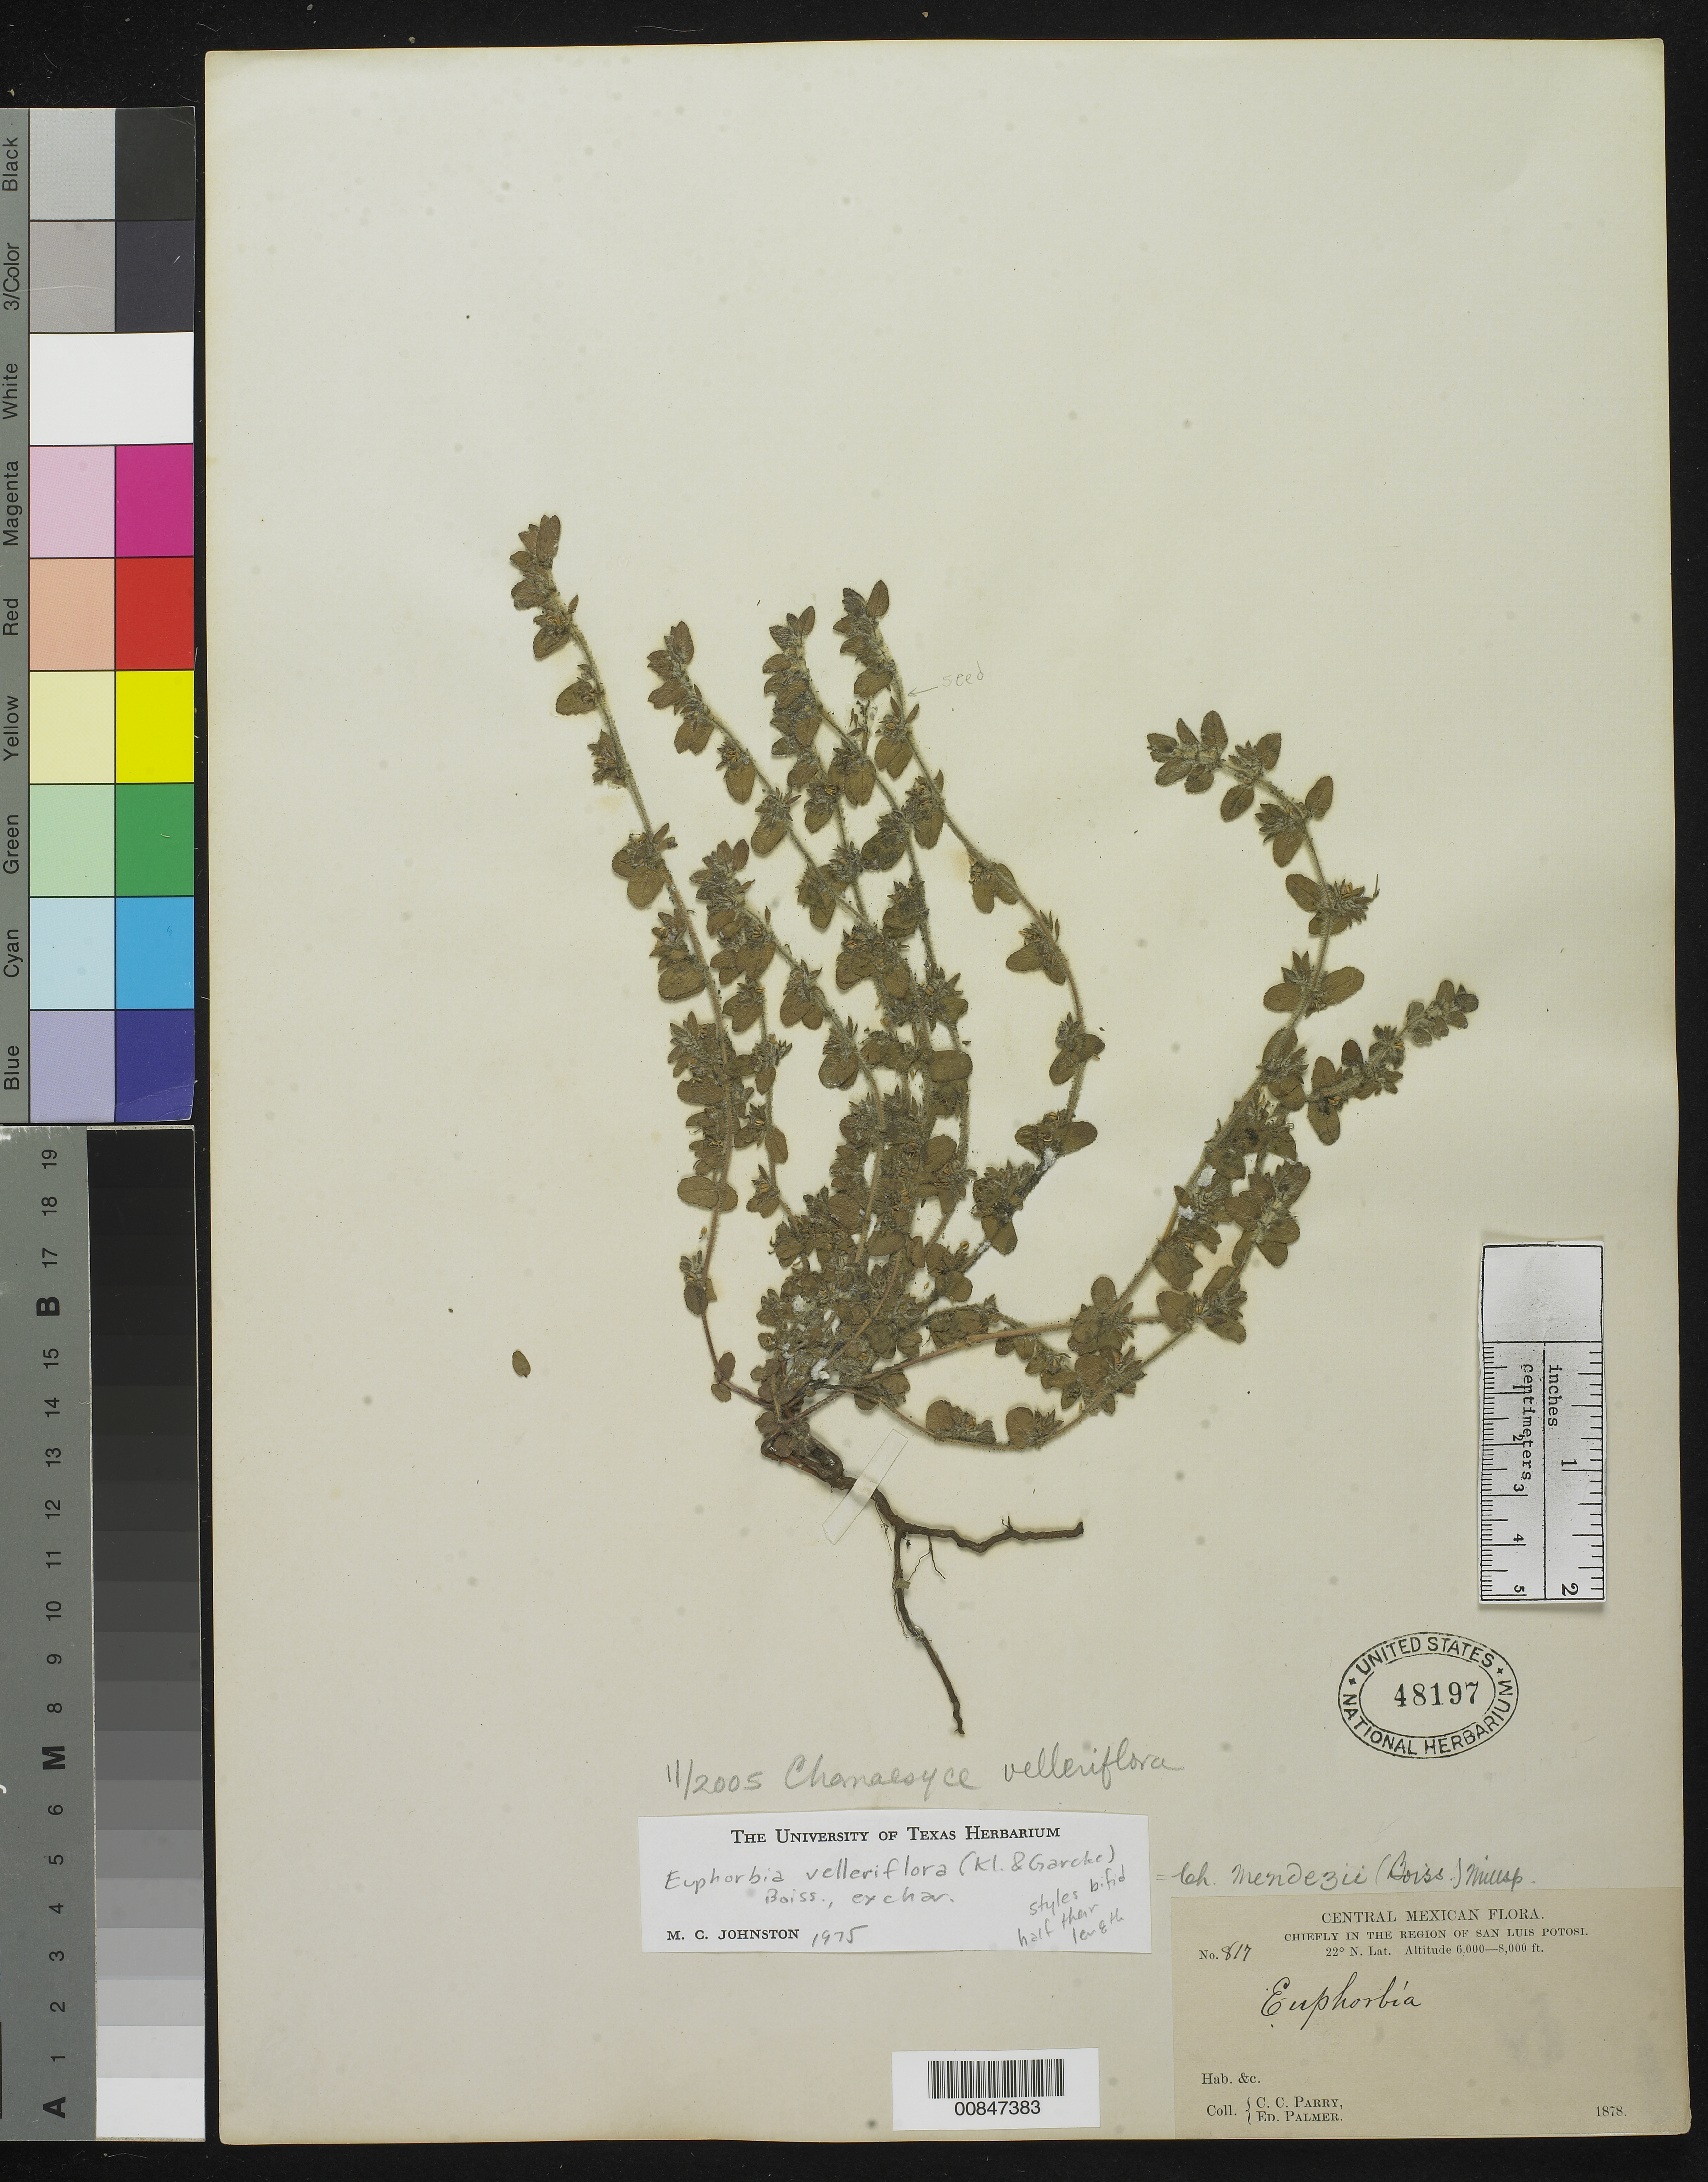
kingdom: Plantae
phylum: Tracheophyta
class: Magnoliopsida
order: Malpighiales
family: Euphorbiaceae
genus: Euphorbia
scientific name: Euphorbia velleriflora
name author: (Klotzsch & Garcke) Boiss.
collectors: C. C. Parry & E. Palmer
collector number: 817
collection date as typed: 1878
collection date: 1878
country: Mexico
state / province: San Luis Potosí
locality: Chiefly in the region of San Luis Potosí.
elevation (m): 1829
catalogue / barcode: US 48197